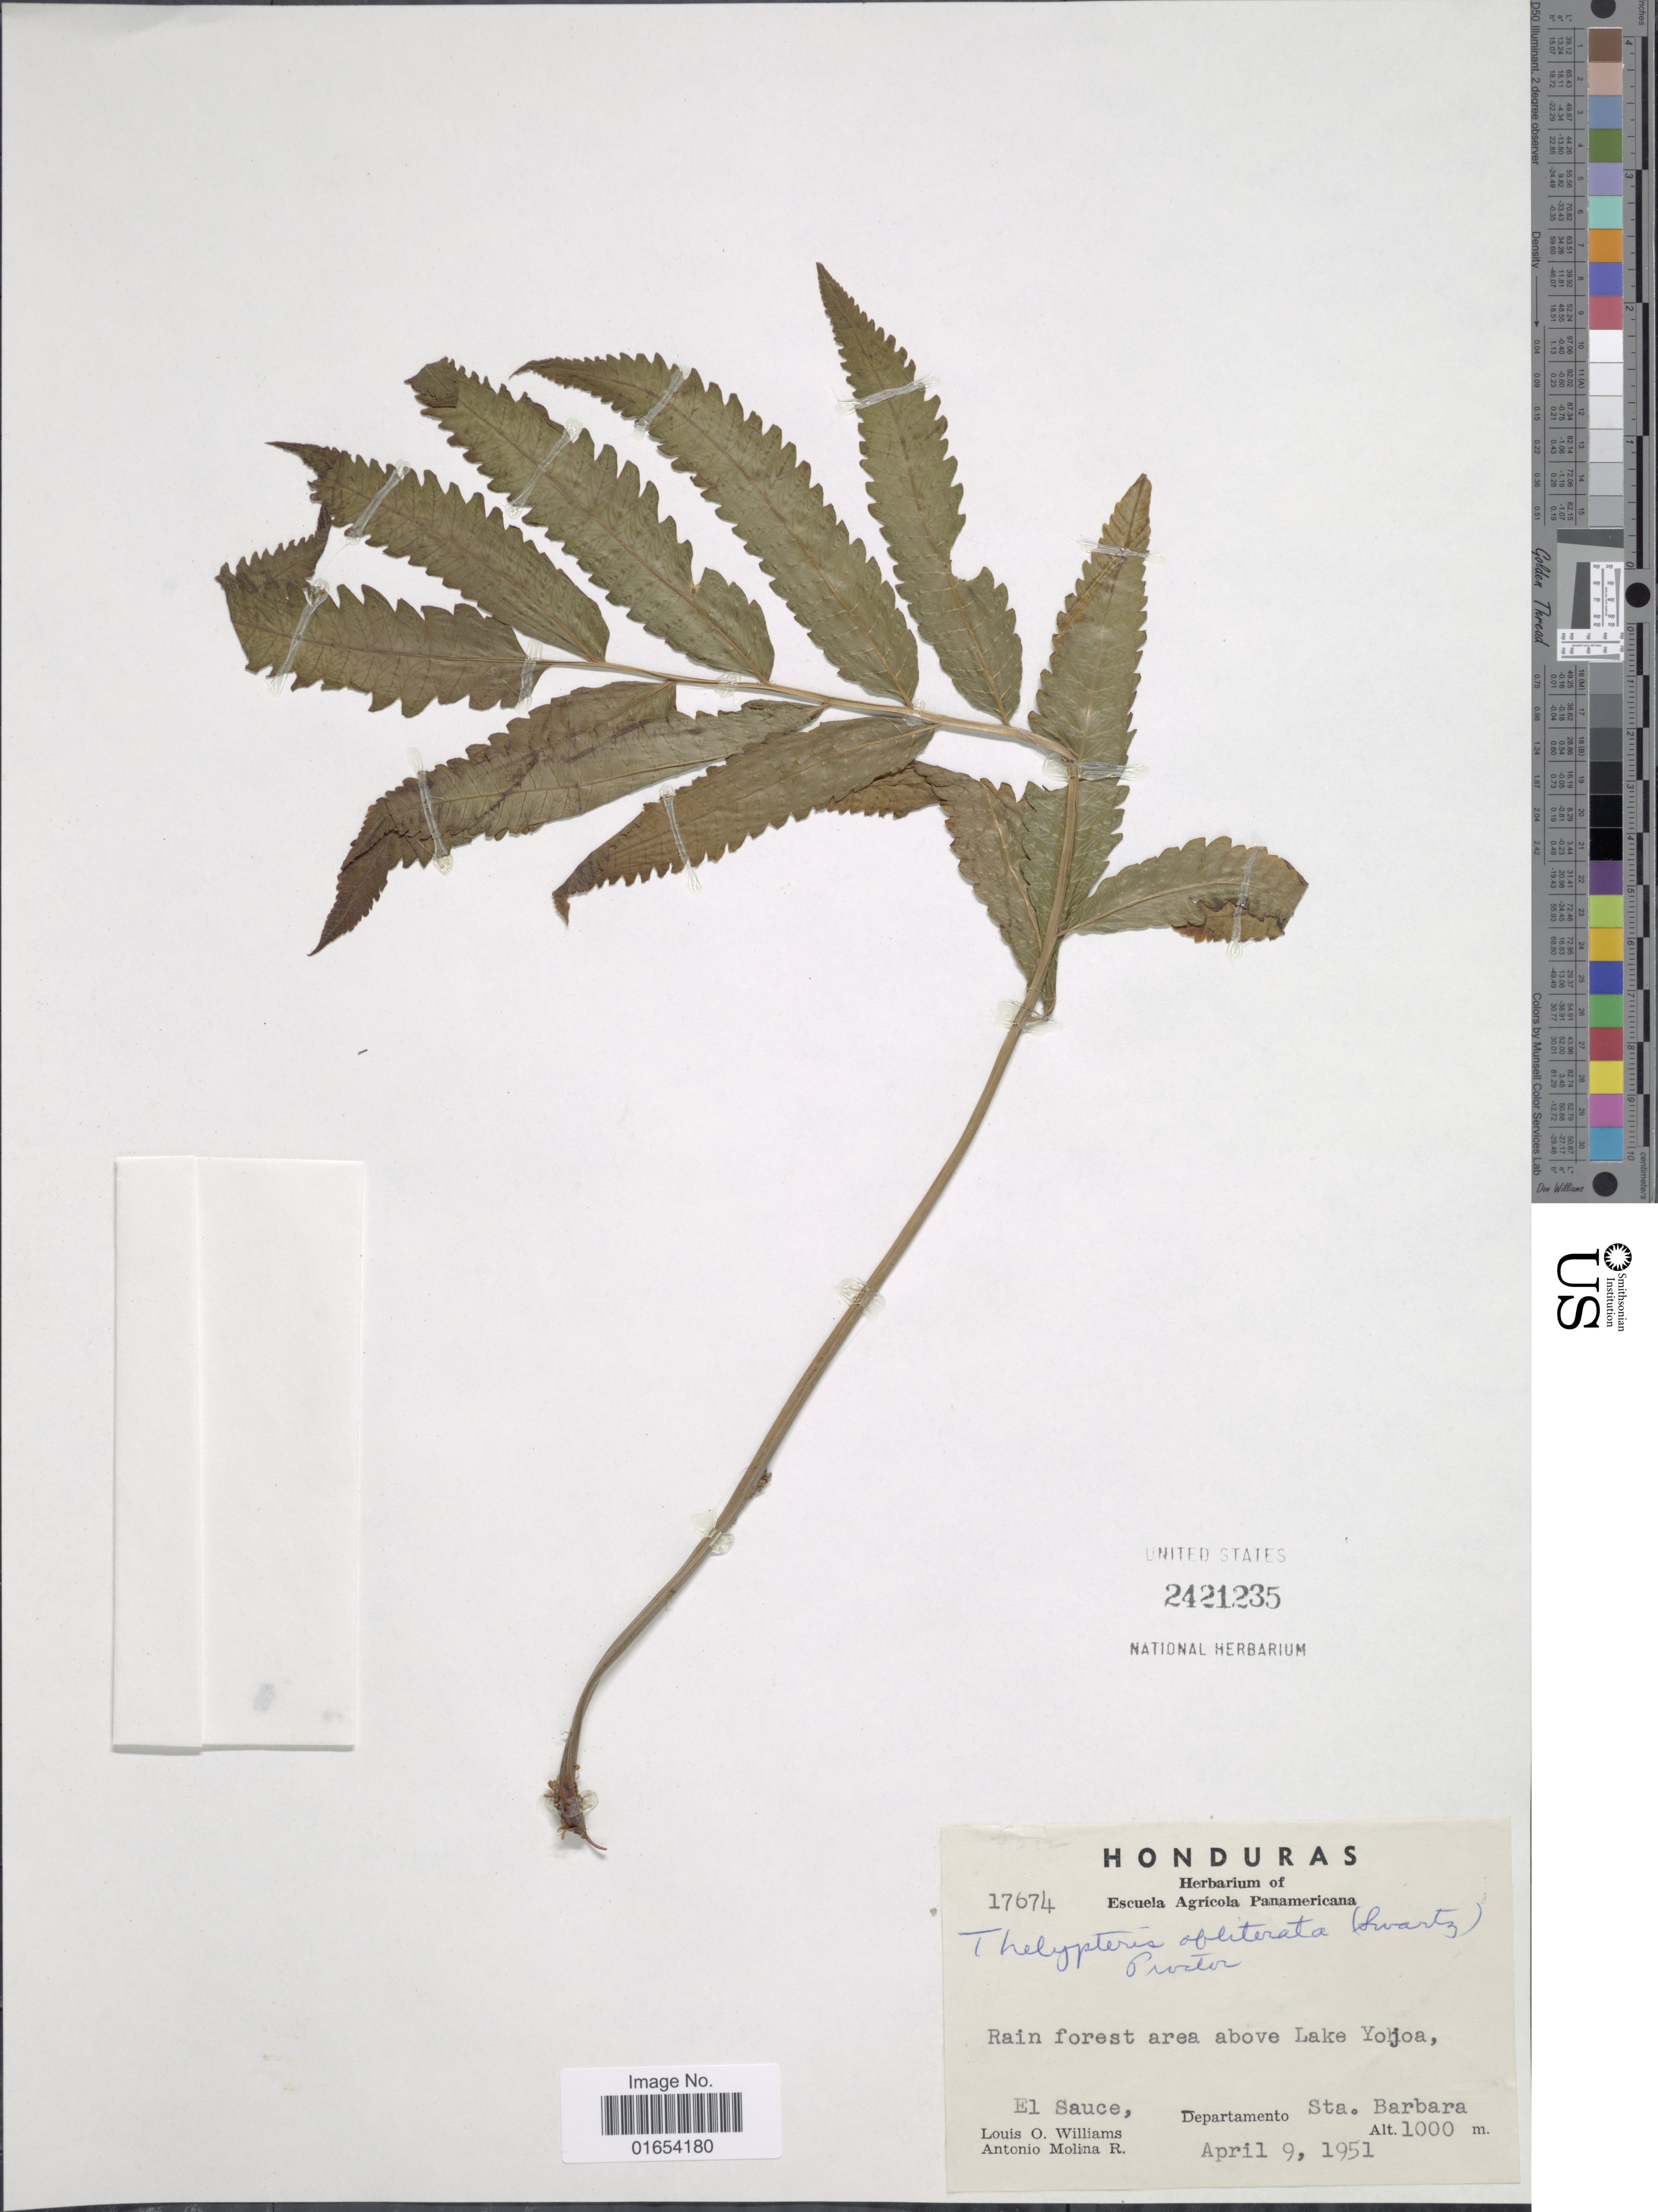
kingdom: Plantae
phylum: Tracheophyta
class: Polypodiopsida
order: Polypodiales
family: Thelypteridaceae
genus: Goniopteris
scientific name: Goniopteris obliterata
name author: (Sw.) C. Presl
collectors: L. O. Williams & A. Molina R.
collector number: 17674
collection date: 1951-04-09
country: Honduras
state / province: Santa Bárbara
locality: Rain forest area above Lake Yojoa, El Sauce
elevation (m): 1000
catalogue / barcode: US 2421235